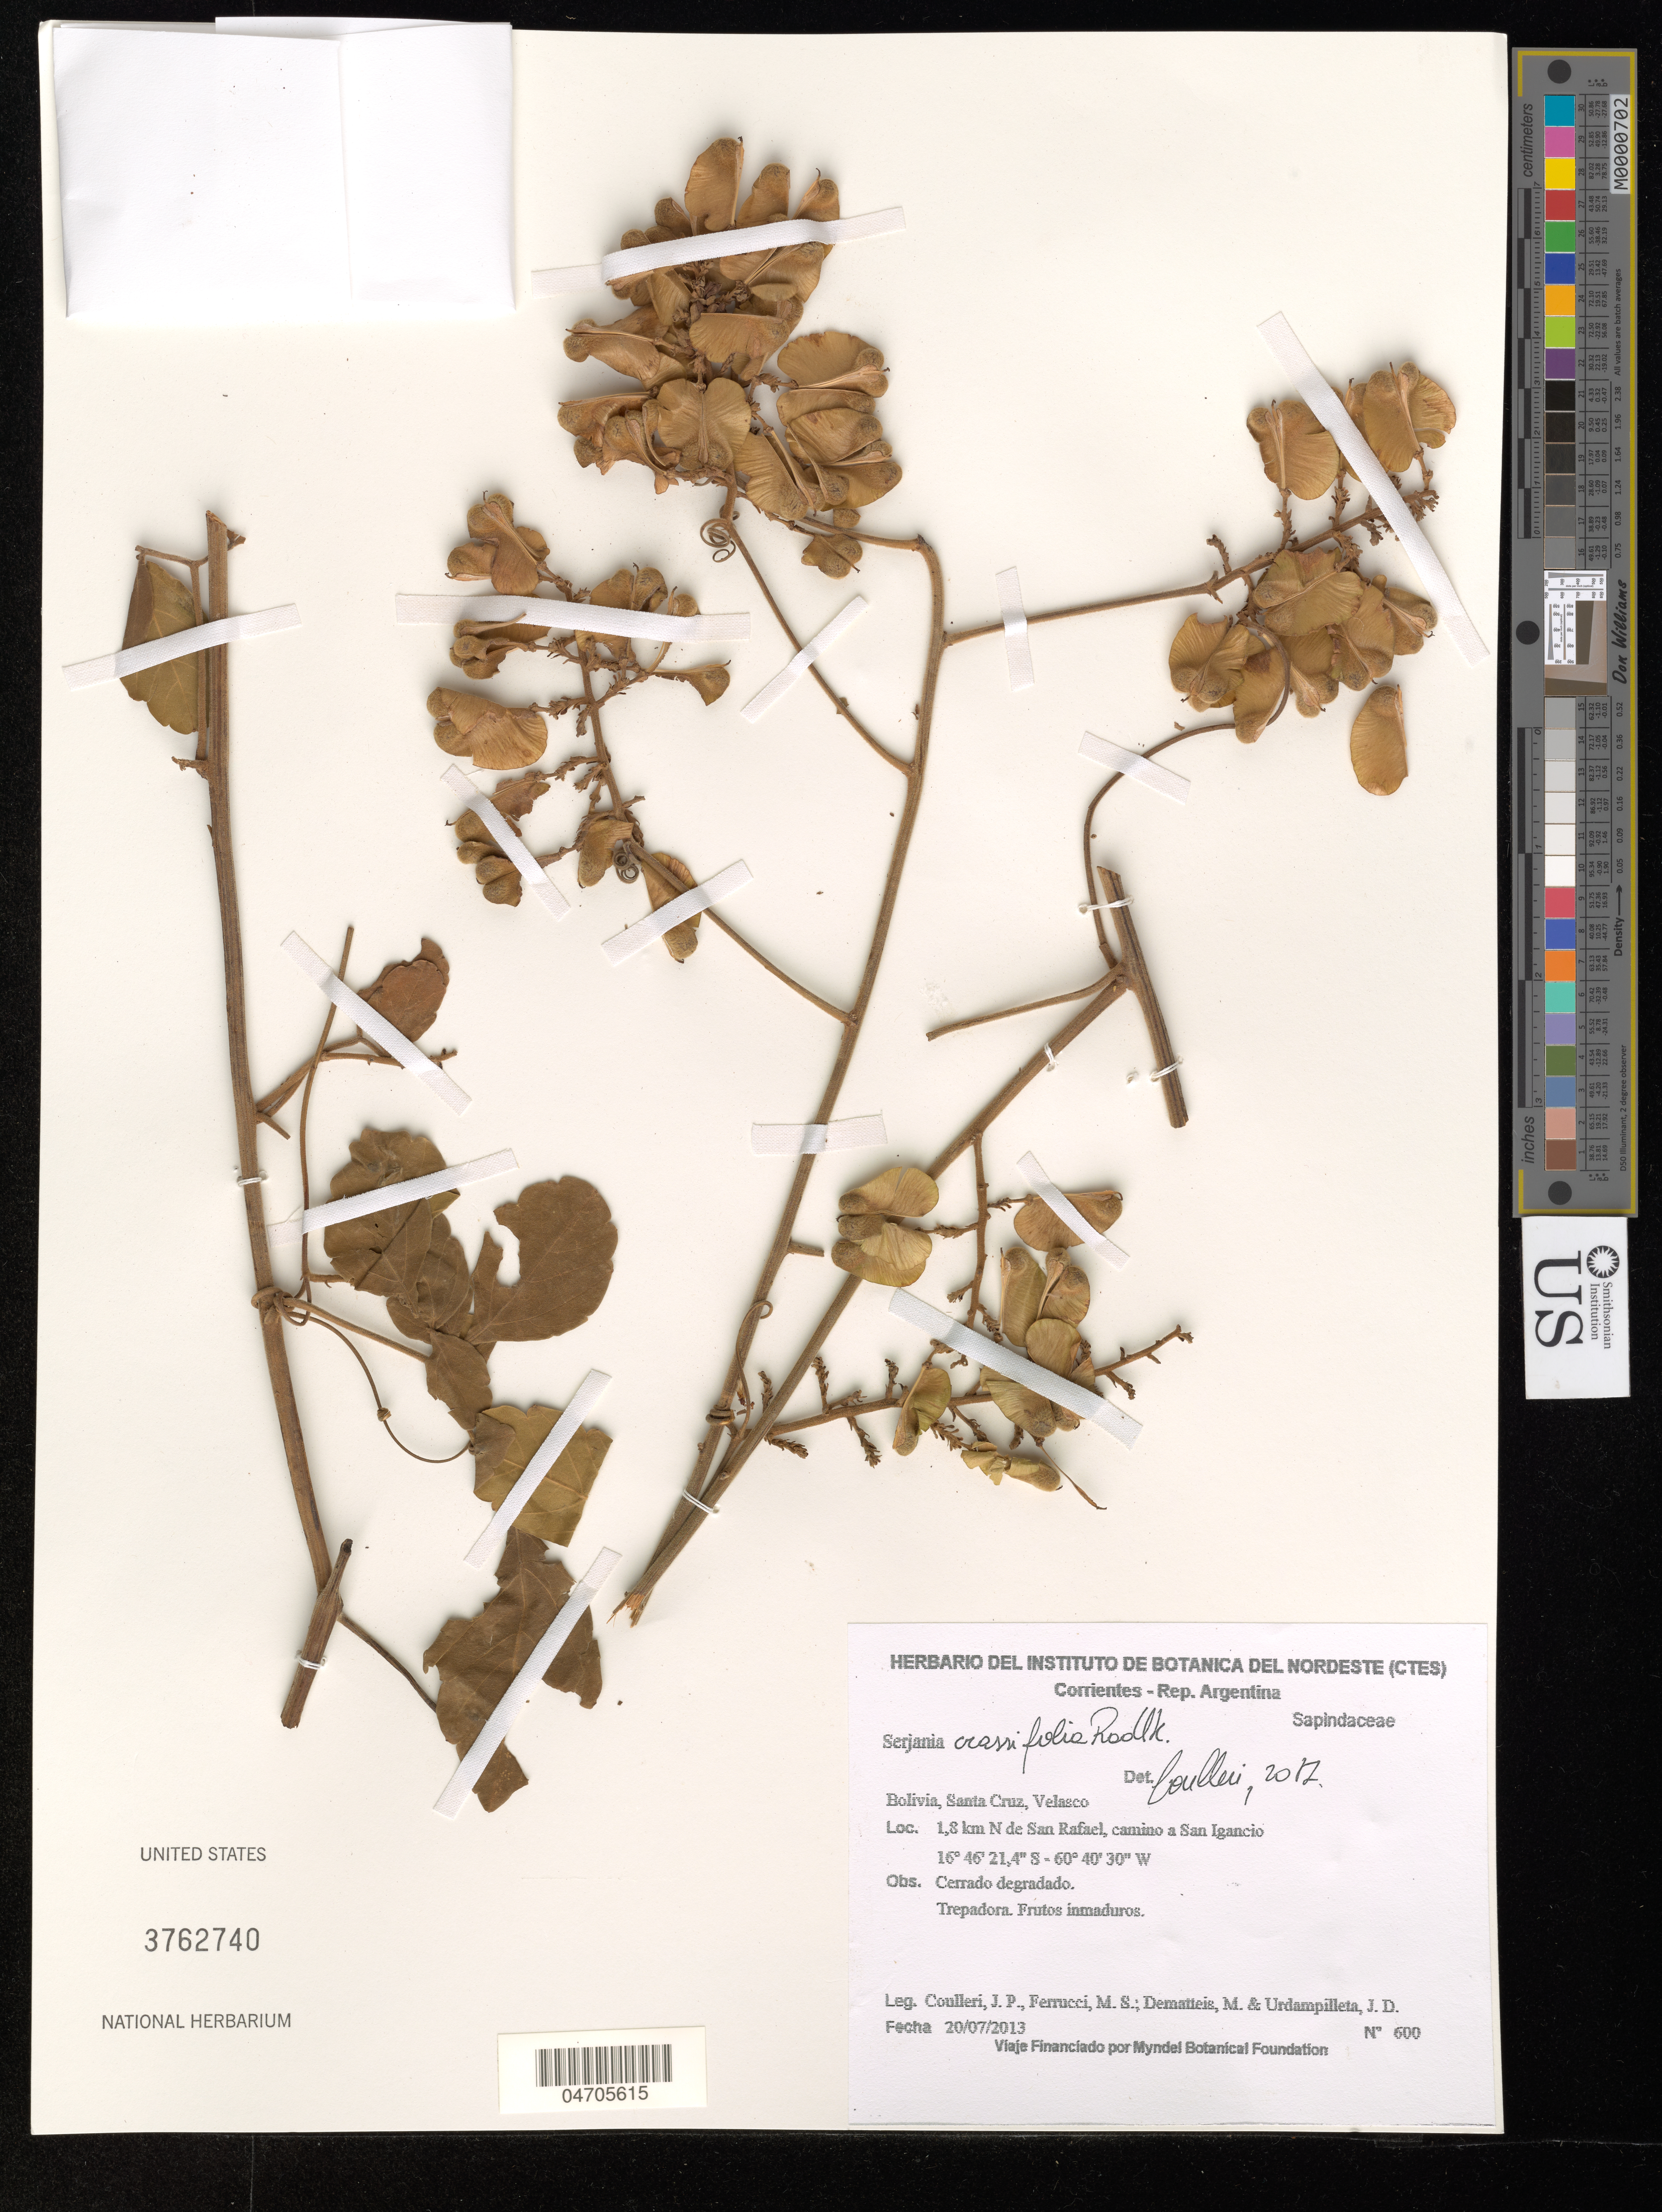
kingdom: Plantae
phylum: Tracheophyta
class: Magnoliopsida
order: Sapindales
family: Sapindaceae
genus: Serjania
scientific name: Serjania crassifolia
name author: Radlk.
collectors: J. Coulleri, M. S. Ferrucci, M. Dematteis & J. Urdampilleta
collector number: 600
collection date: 2013-07-20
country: Bolivia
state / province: Santa Cruz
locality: Velasco. 1,8 km N de San Rafael, camino a San Igancio.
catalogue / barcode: US 3762740